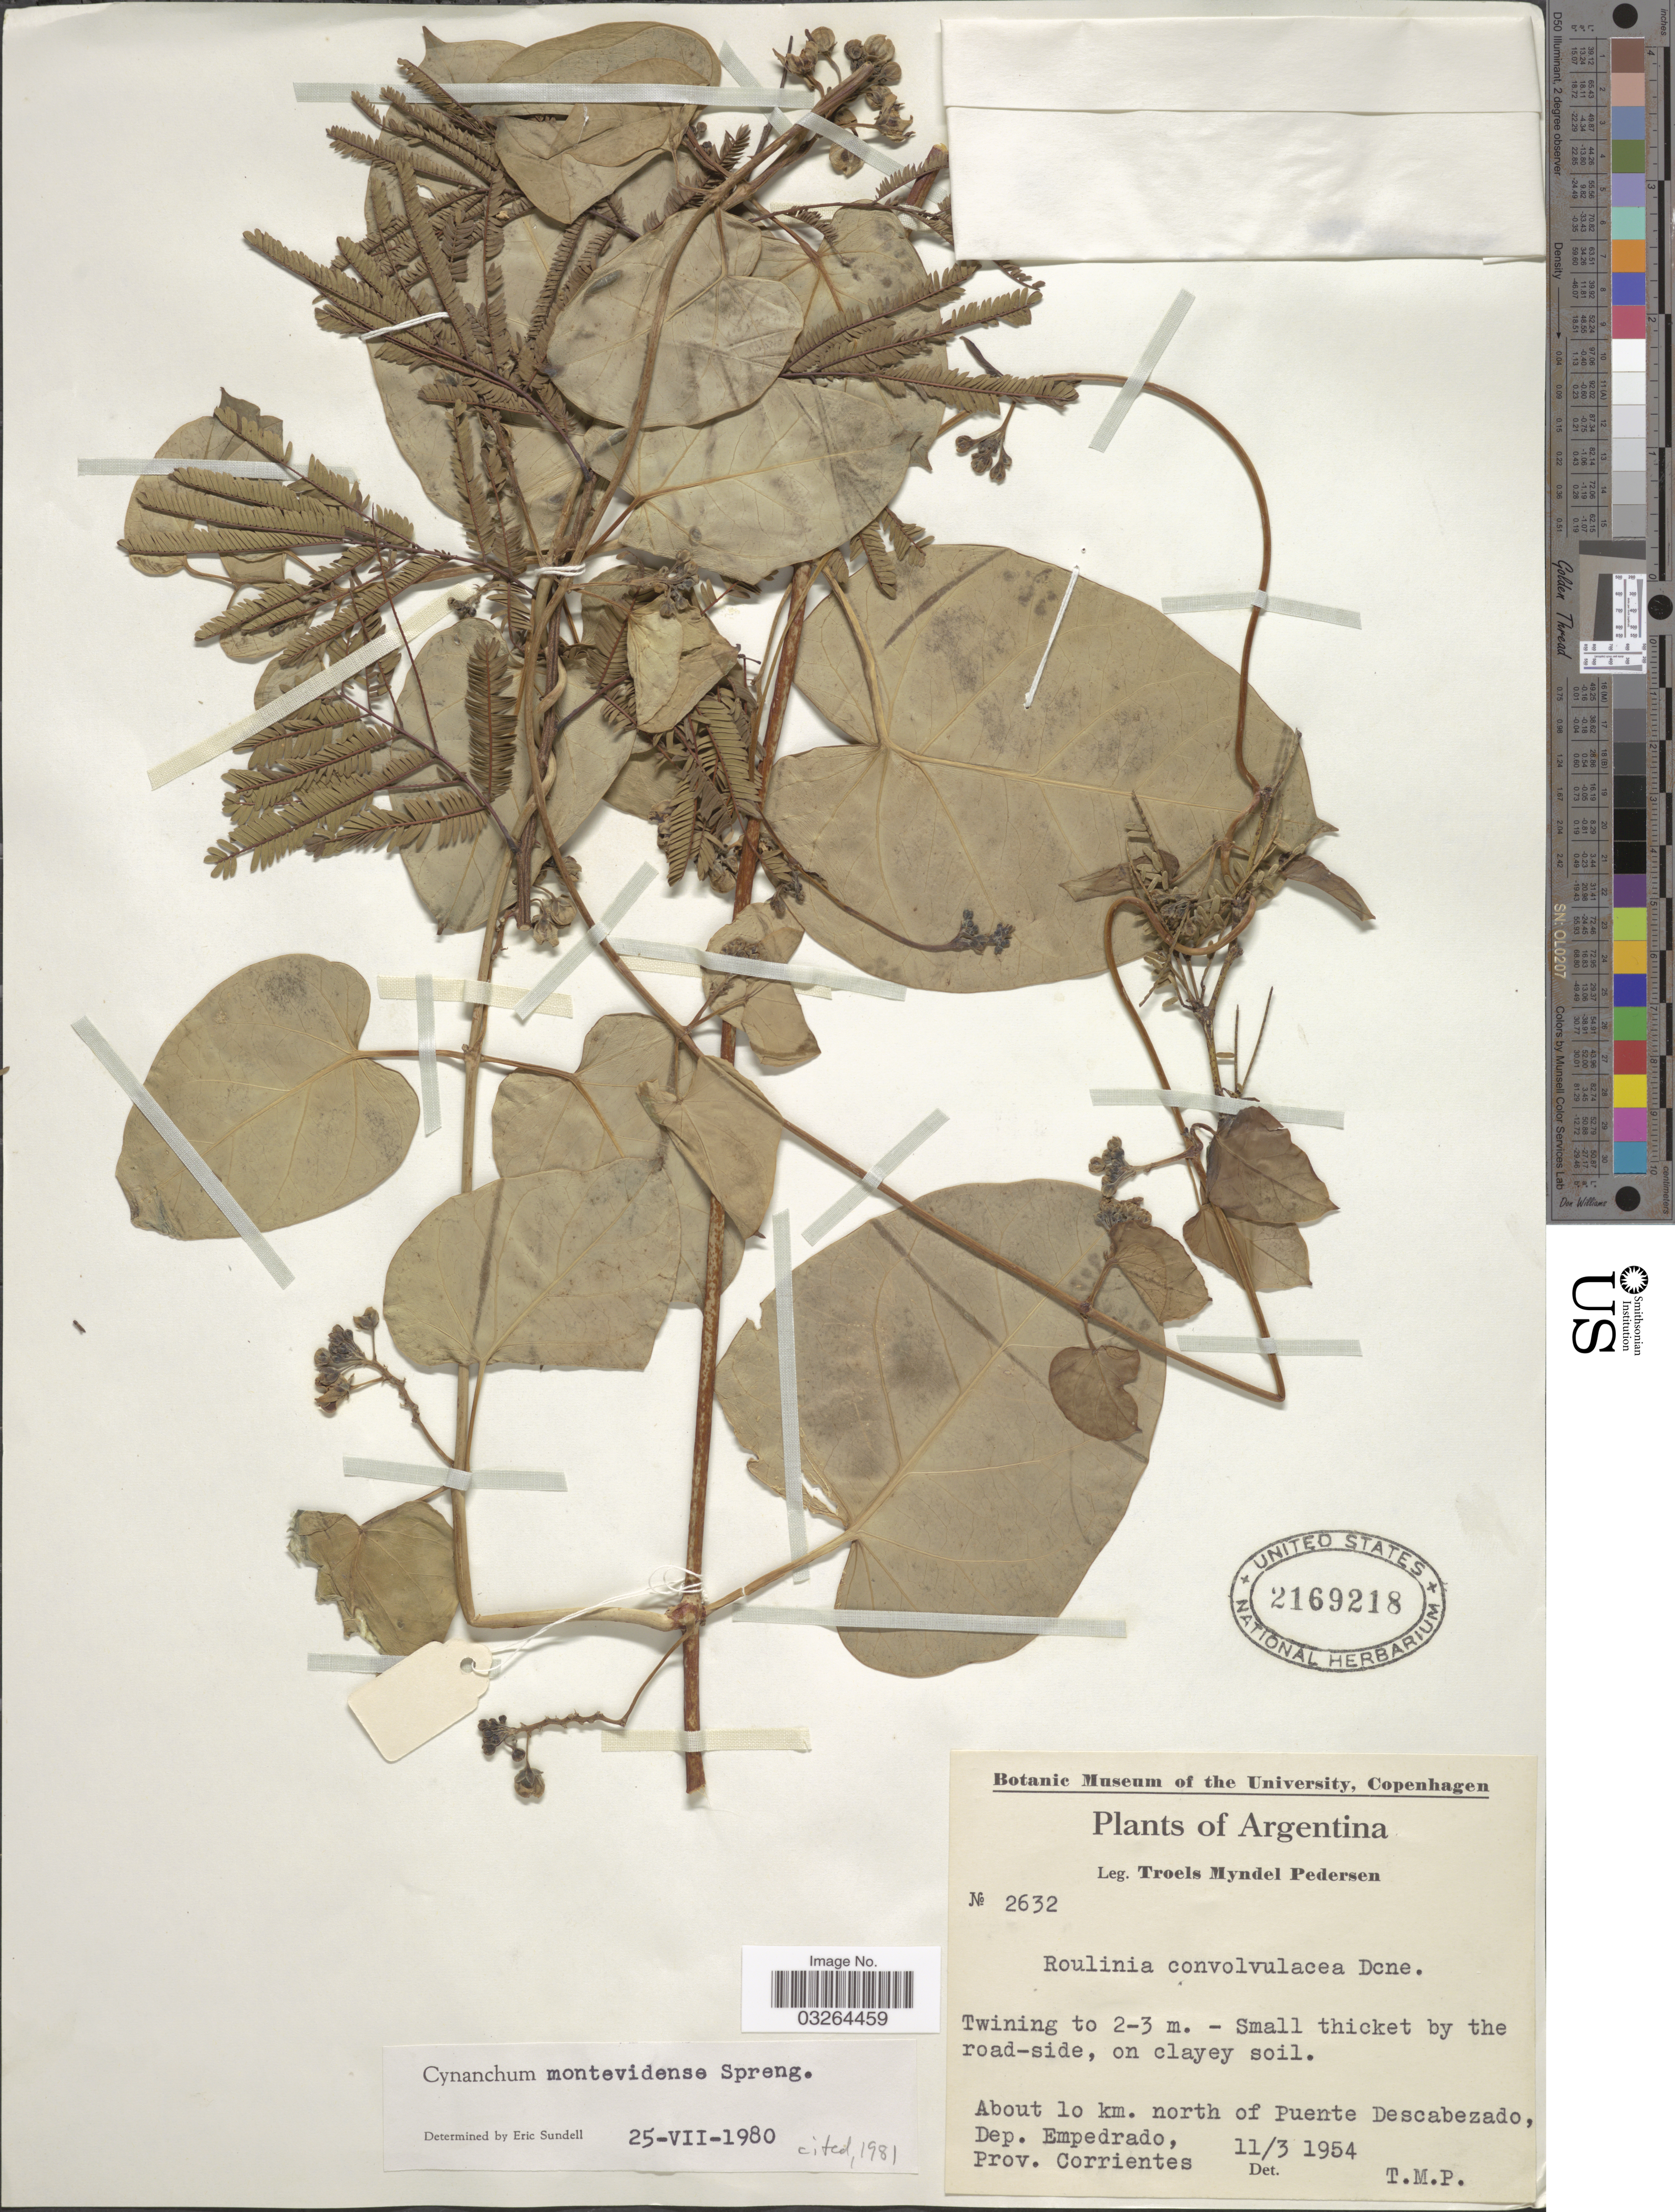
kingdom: Plantae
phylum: Tracheophyta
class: Magnoliopsida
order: Gentianales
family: Apocynaceae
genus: Cynanchum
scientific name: Cynanchum montevidense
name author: Spreng.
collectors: T. Pederson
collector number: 2632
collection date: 1954-03-11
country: Argentina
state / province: Corrientes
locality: About 10 km. north of Puente Descabezado, Dep. Empedrado.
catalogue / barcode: US 2169218